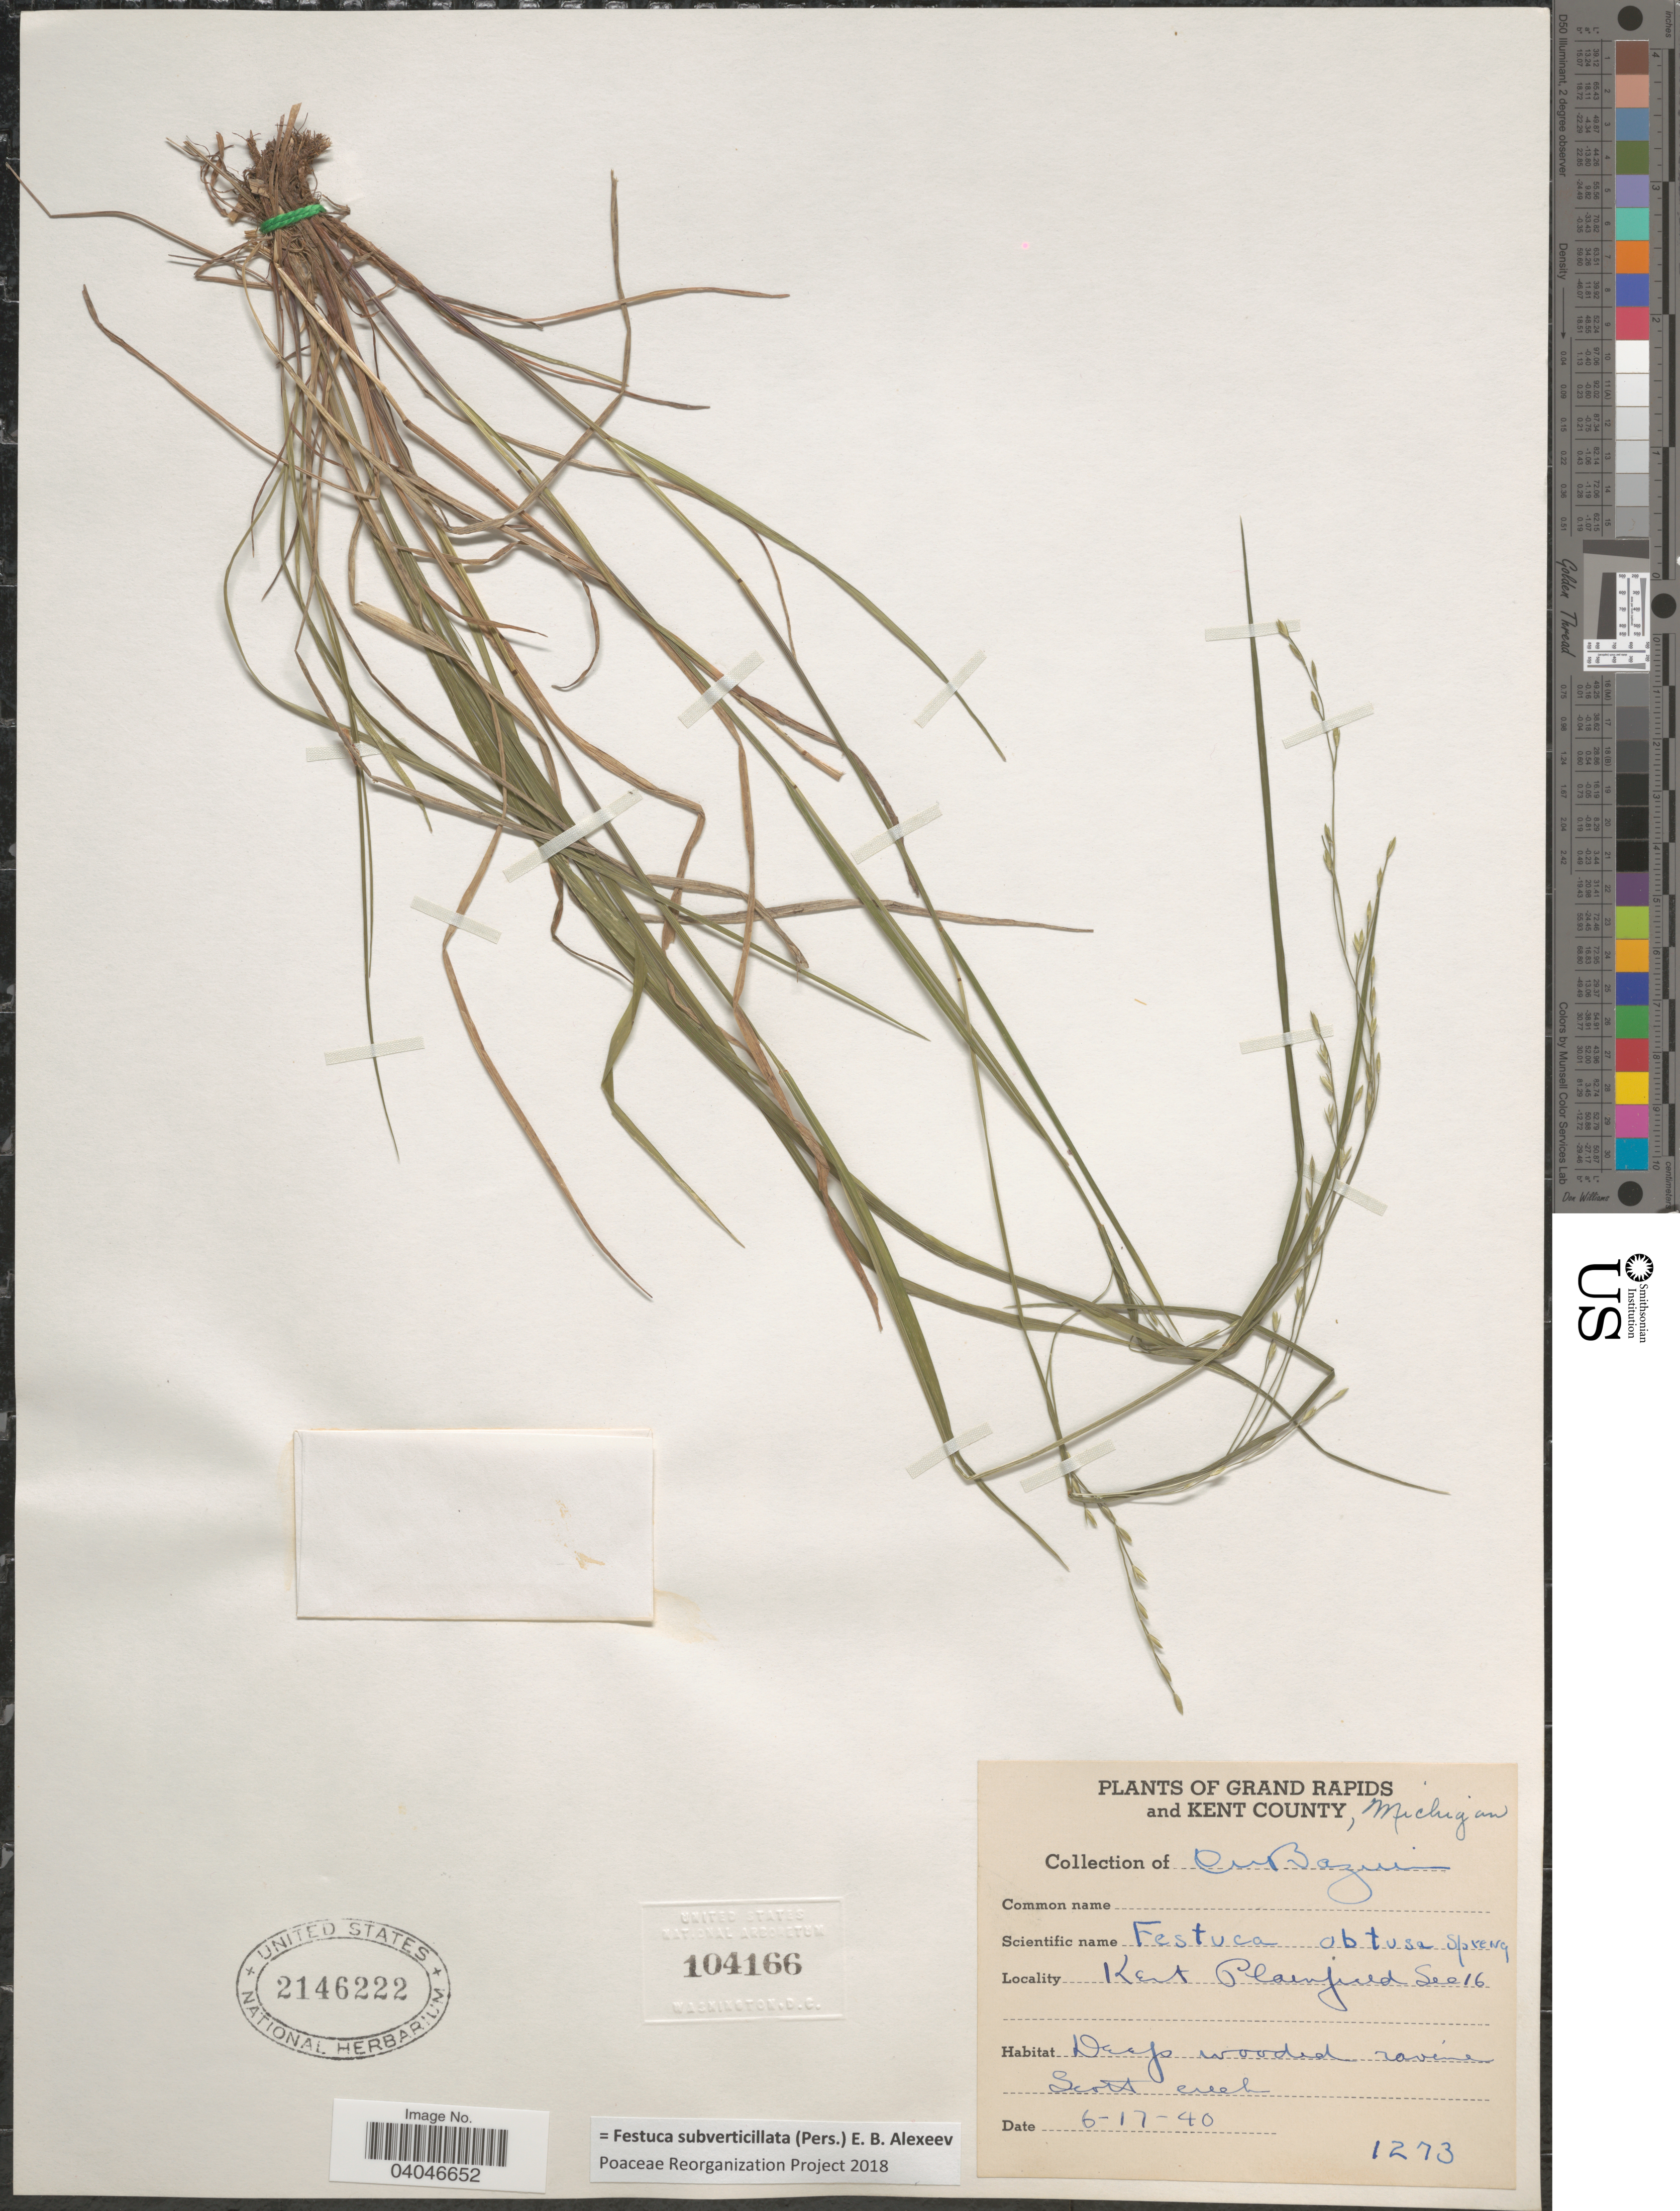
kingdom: Plantae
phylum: Tracheophyta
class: Liliopsida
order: Poales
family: Poaceae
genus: Festuca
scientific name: Festuca subverticillata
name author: (Pers.) E.B. Alexeev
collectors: C. Bazuin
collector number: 1273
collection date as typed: Transcribed d/m/y: 17/6/40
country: United States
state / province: Michigan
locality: Grand Rapids and Kent County. Kent Plainfield Sec 16. Deep wooded ravine Scott creek.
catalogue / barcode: US 2146222